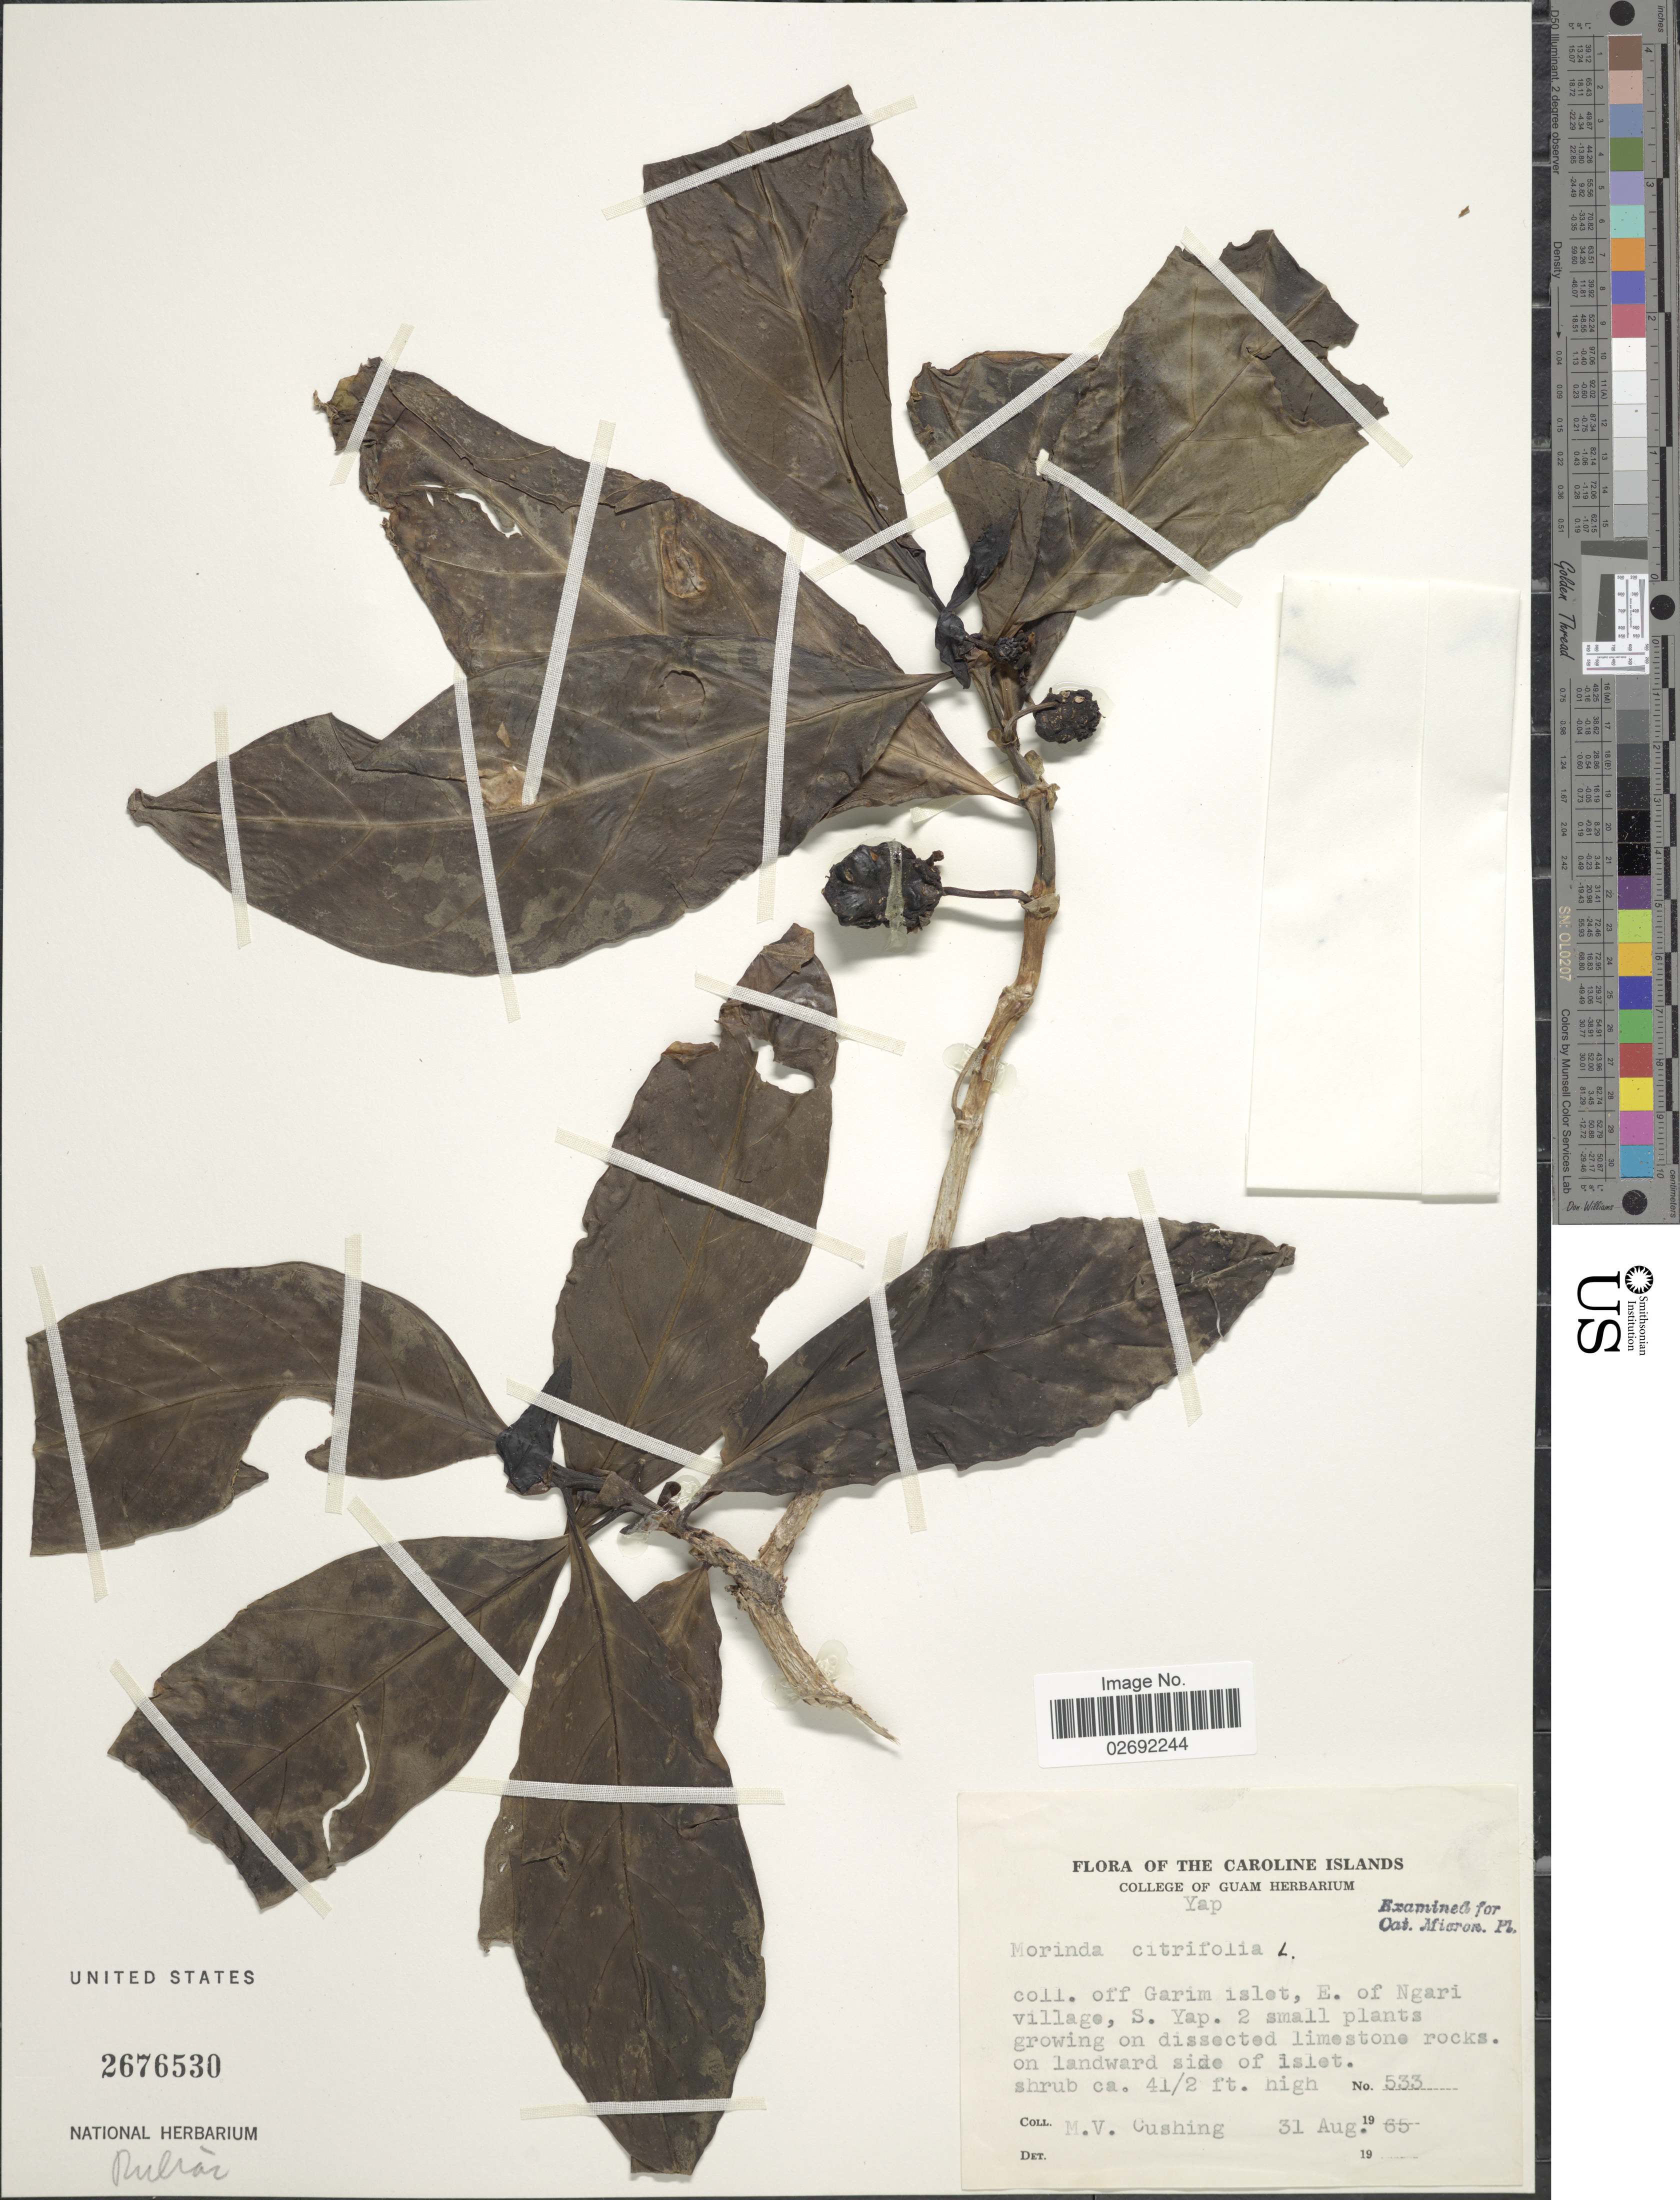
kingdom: Plantae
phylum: Tracheophyta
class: Magnoliopsida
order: Gentianales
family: Rubiaceae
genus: Morinda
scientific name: Morinda citrifolia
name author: L.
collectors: M. V. Cushing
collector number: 533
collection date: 1965-08-31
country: Micronesia, Federated States of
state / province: Yap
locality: Caroline Islands. off Garim Islet, E. of Ngari village, S. Yap.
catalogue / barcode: US 2676530